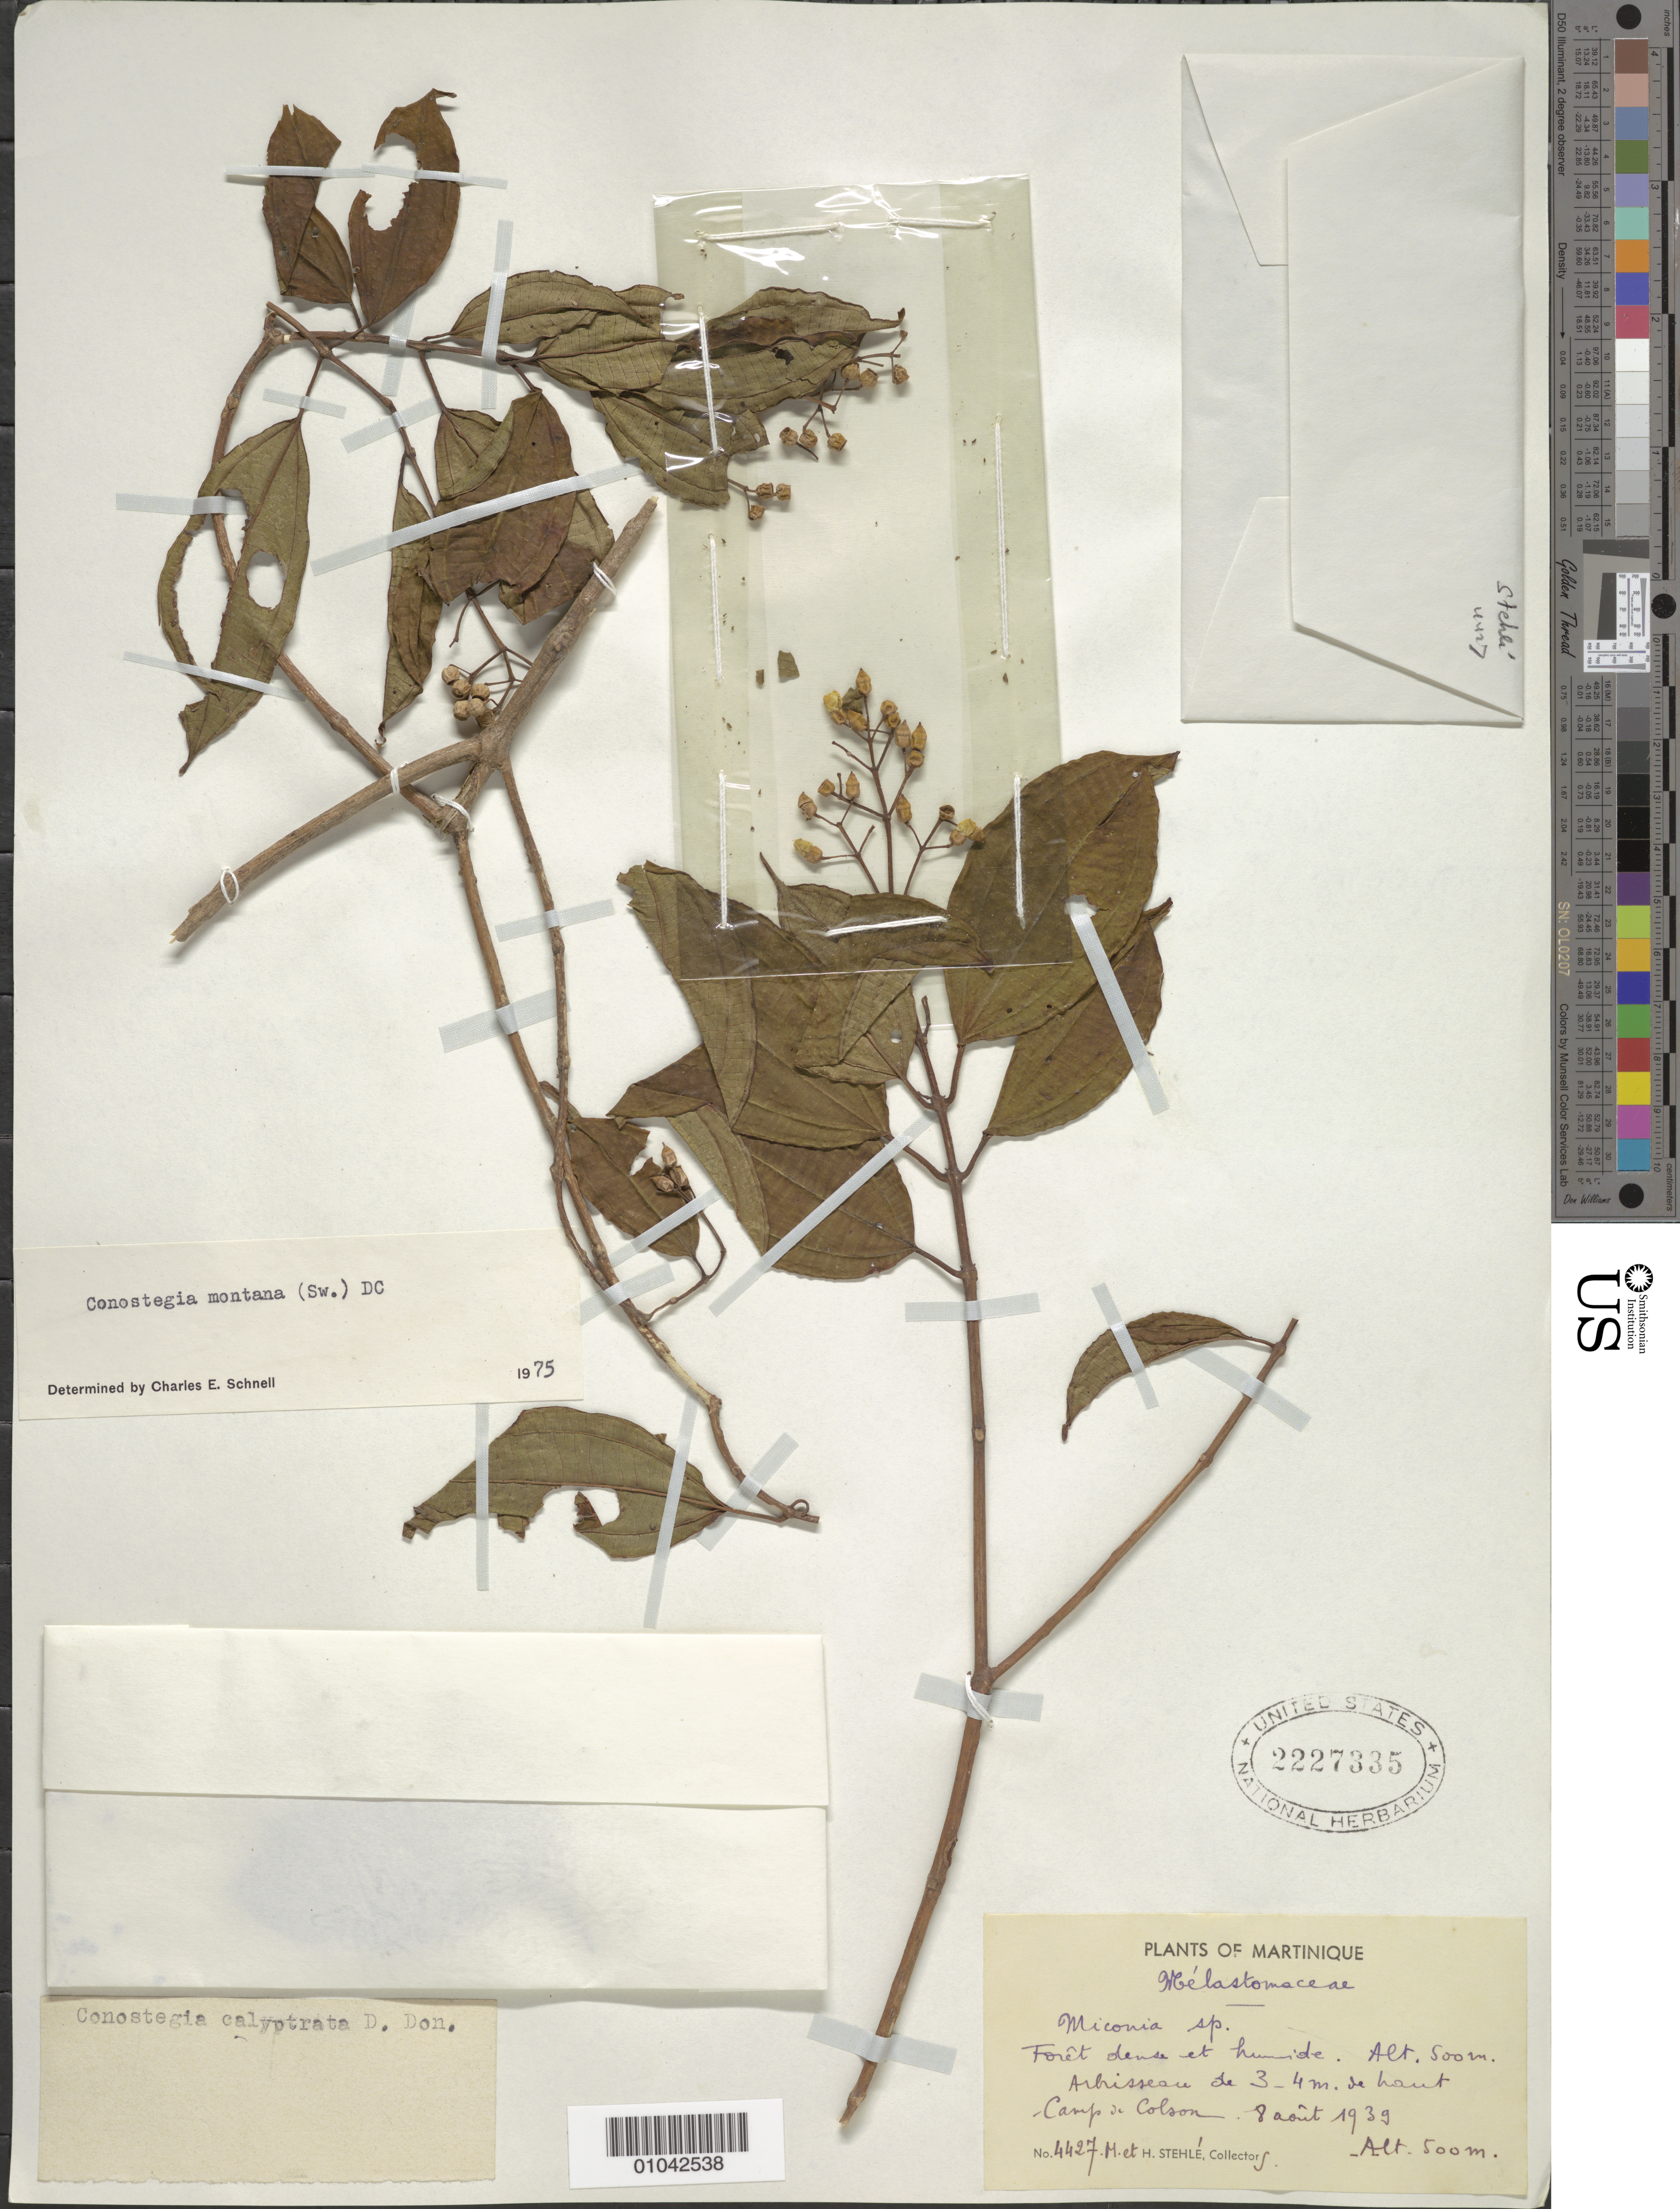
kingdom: Plantae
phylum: Tracheophyta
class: Magnoliopsida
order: Myrtales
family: Melastomataceae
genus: Conostegia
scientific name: Conostegia montana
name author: (Sw.) D. Don ex DC.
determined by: Schnell, C. E.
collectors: H. Stehlé & M. Stehlé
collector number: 4427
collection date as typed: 08 Aug 1939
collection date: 1939-08-08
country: Martinique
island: Martinique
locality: Camp du Colson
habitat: Forêt dense et humide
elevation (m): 500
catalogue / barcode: US 2227335